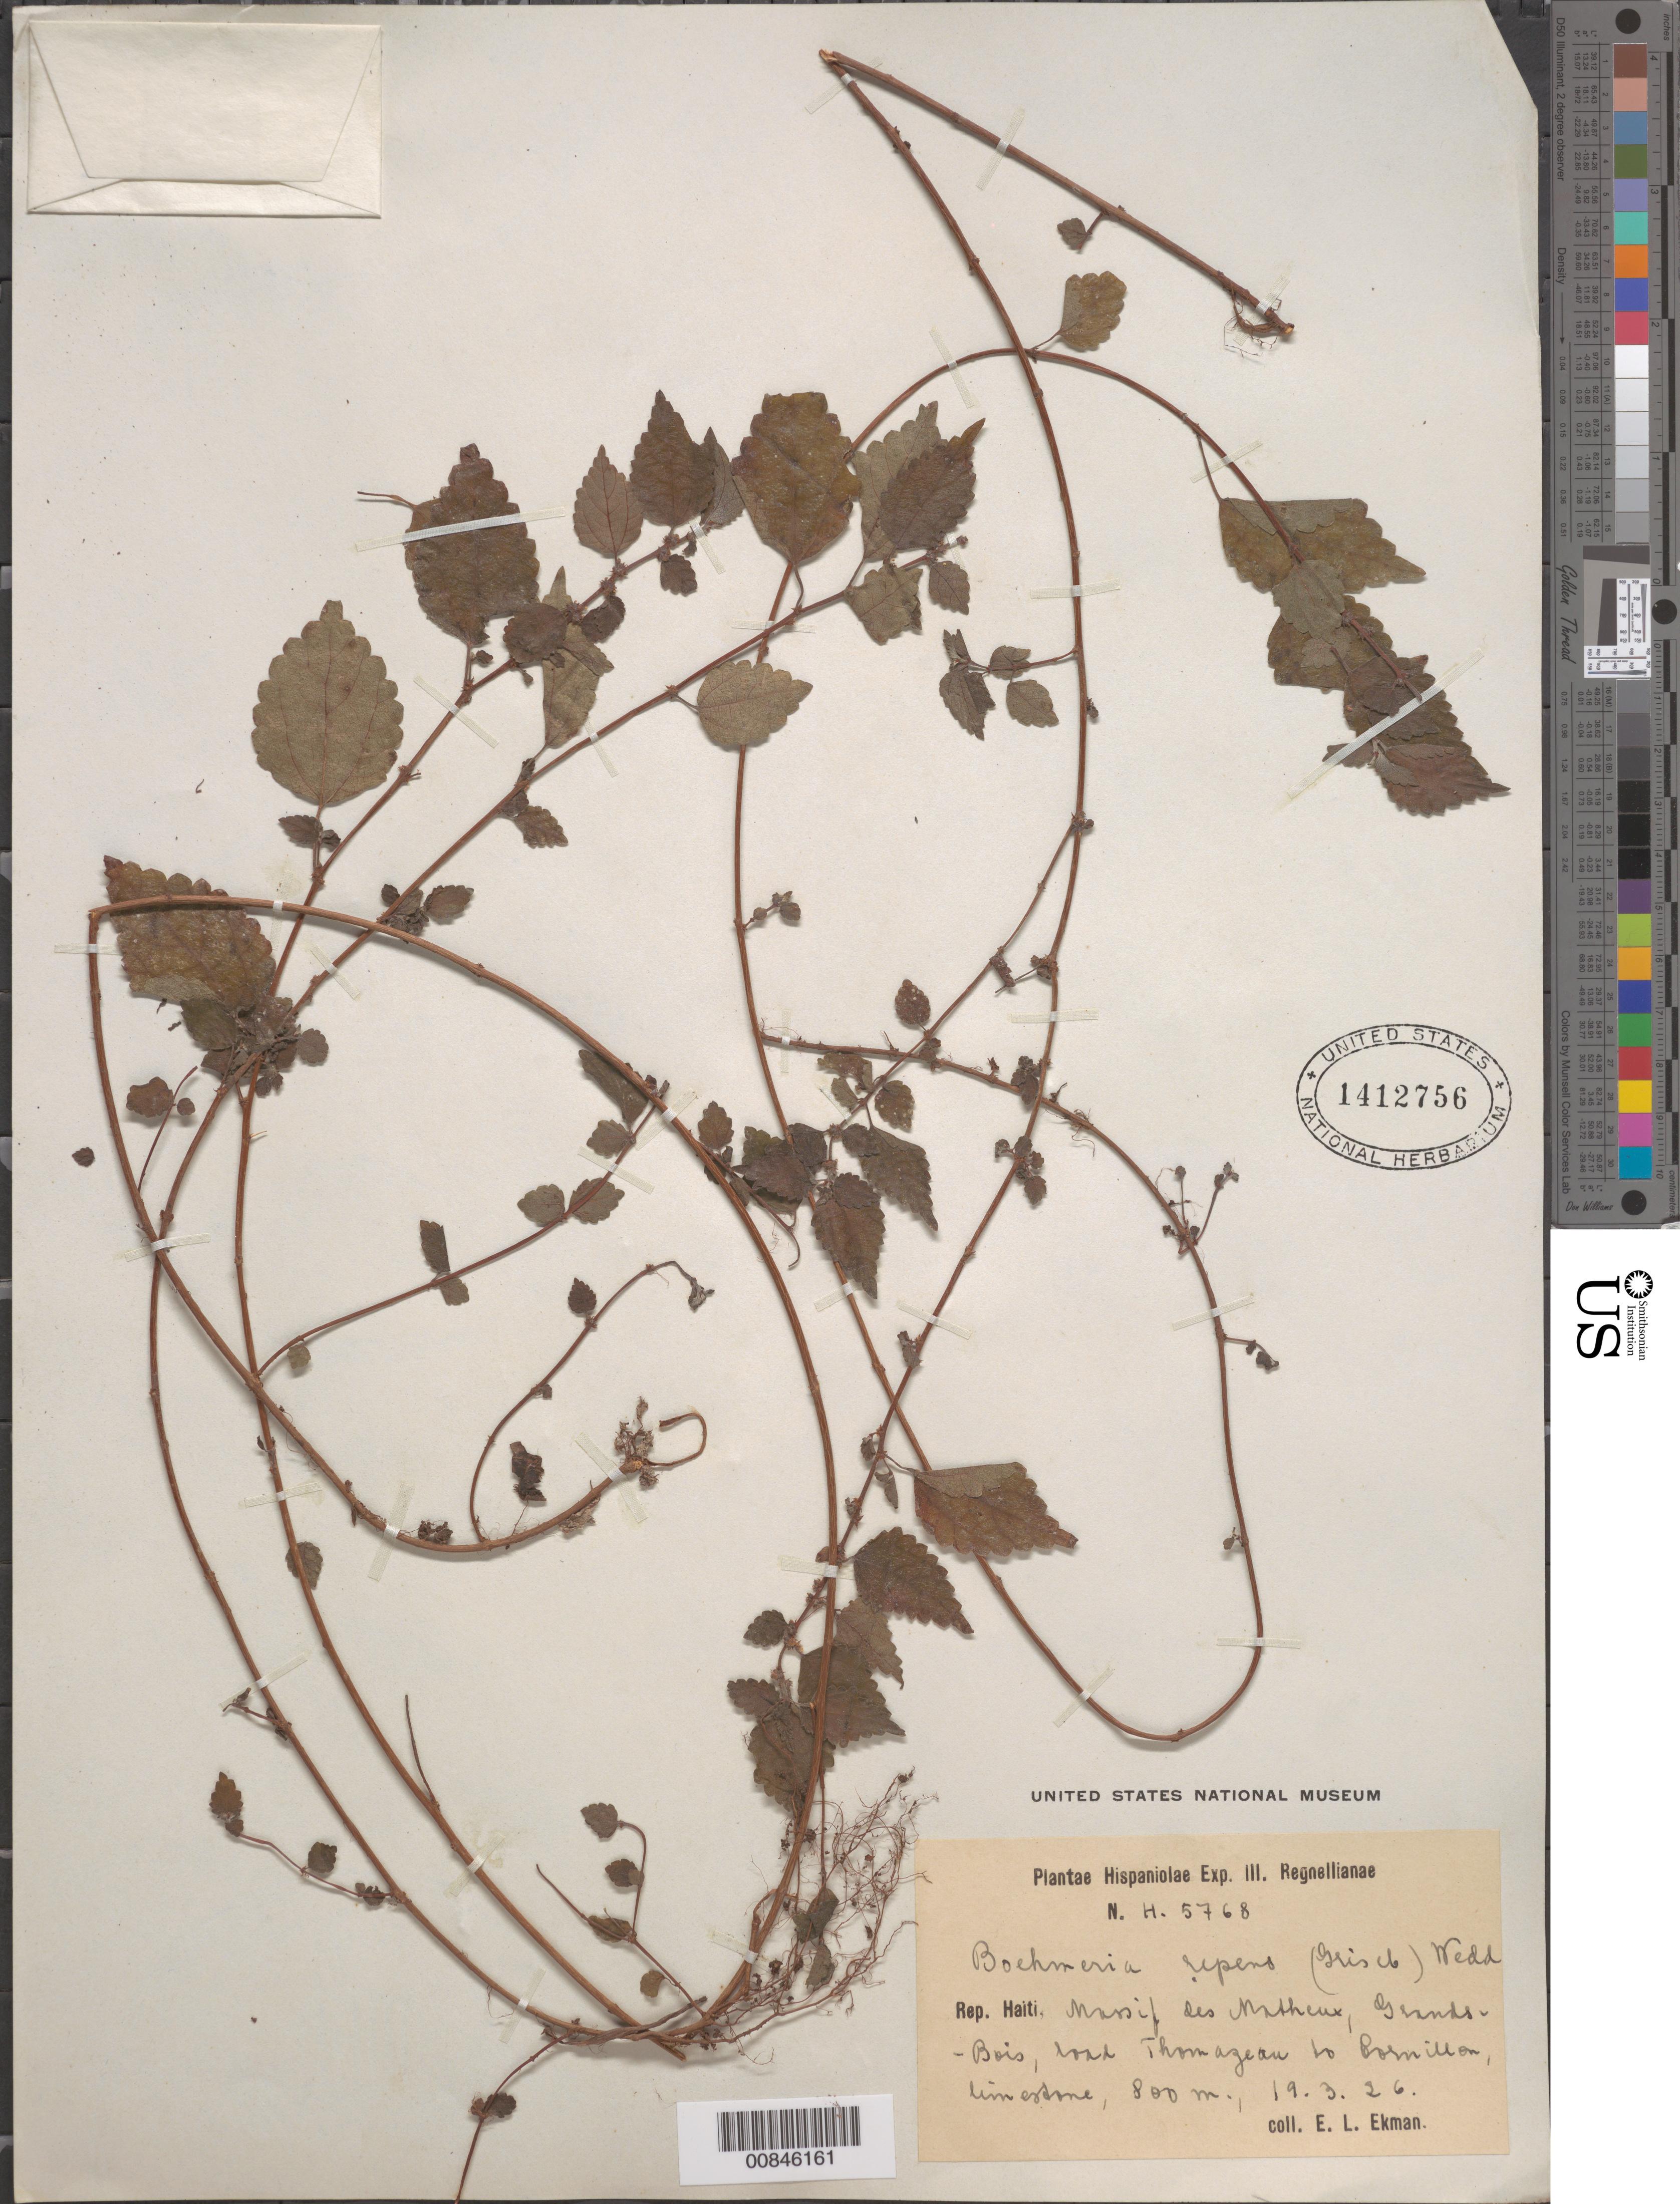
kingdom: Plantae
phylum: Tracheophyta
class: Magnoliopsida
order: Rosales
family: Urticaceae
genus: Boehmeria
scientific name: Boehmeria repens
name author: (Griseb.) Wedd.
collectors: E. L. Ekman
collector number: H 5768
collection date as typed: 19 Mar 1926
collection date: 1926-03-19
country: Haiti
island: Hispaniola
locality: Massif des Matheux, Grands-Bois, road Thomazeau to Cornillon.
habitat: Limestone.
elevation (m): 800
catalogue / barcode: US 1412756